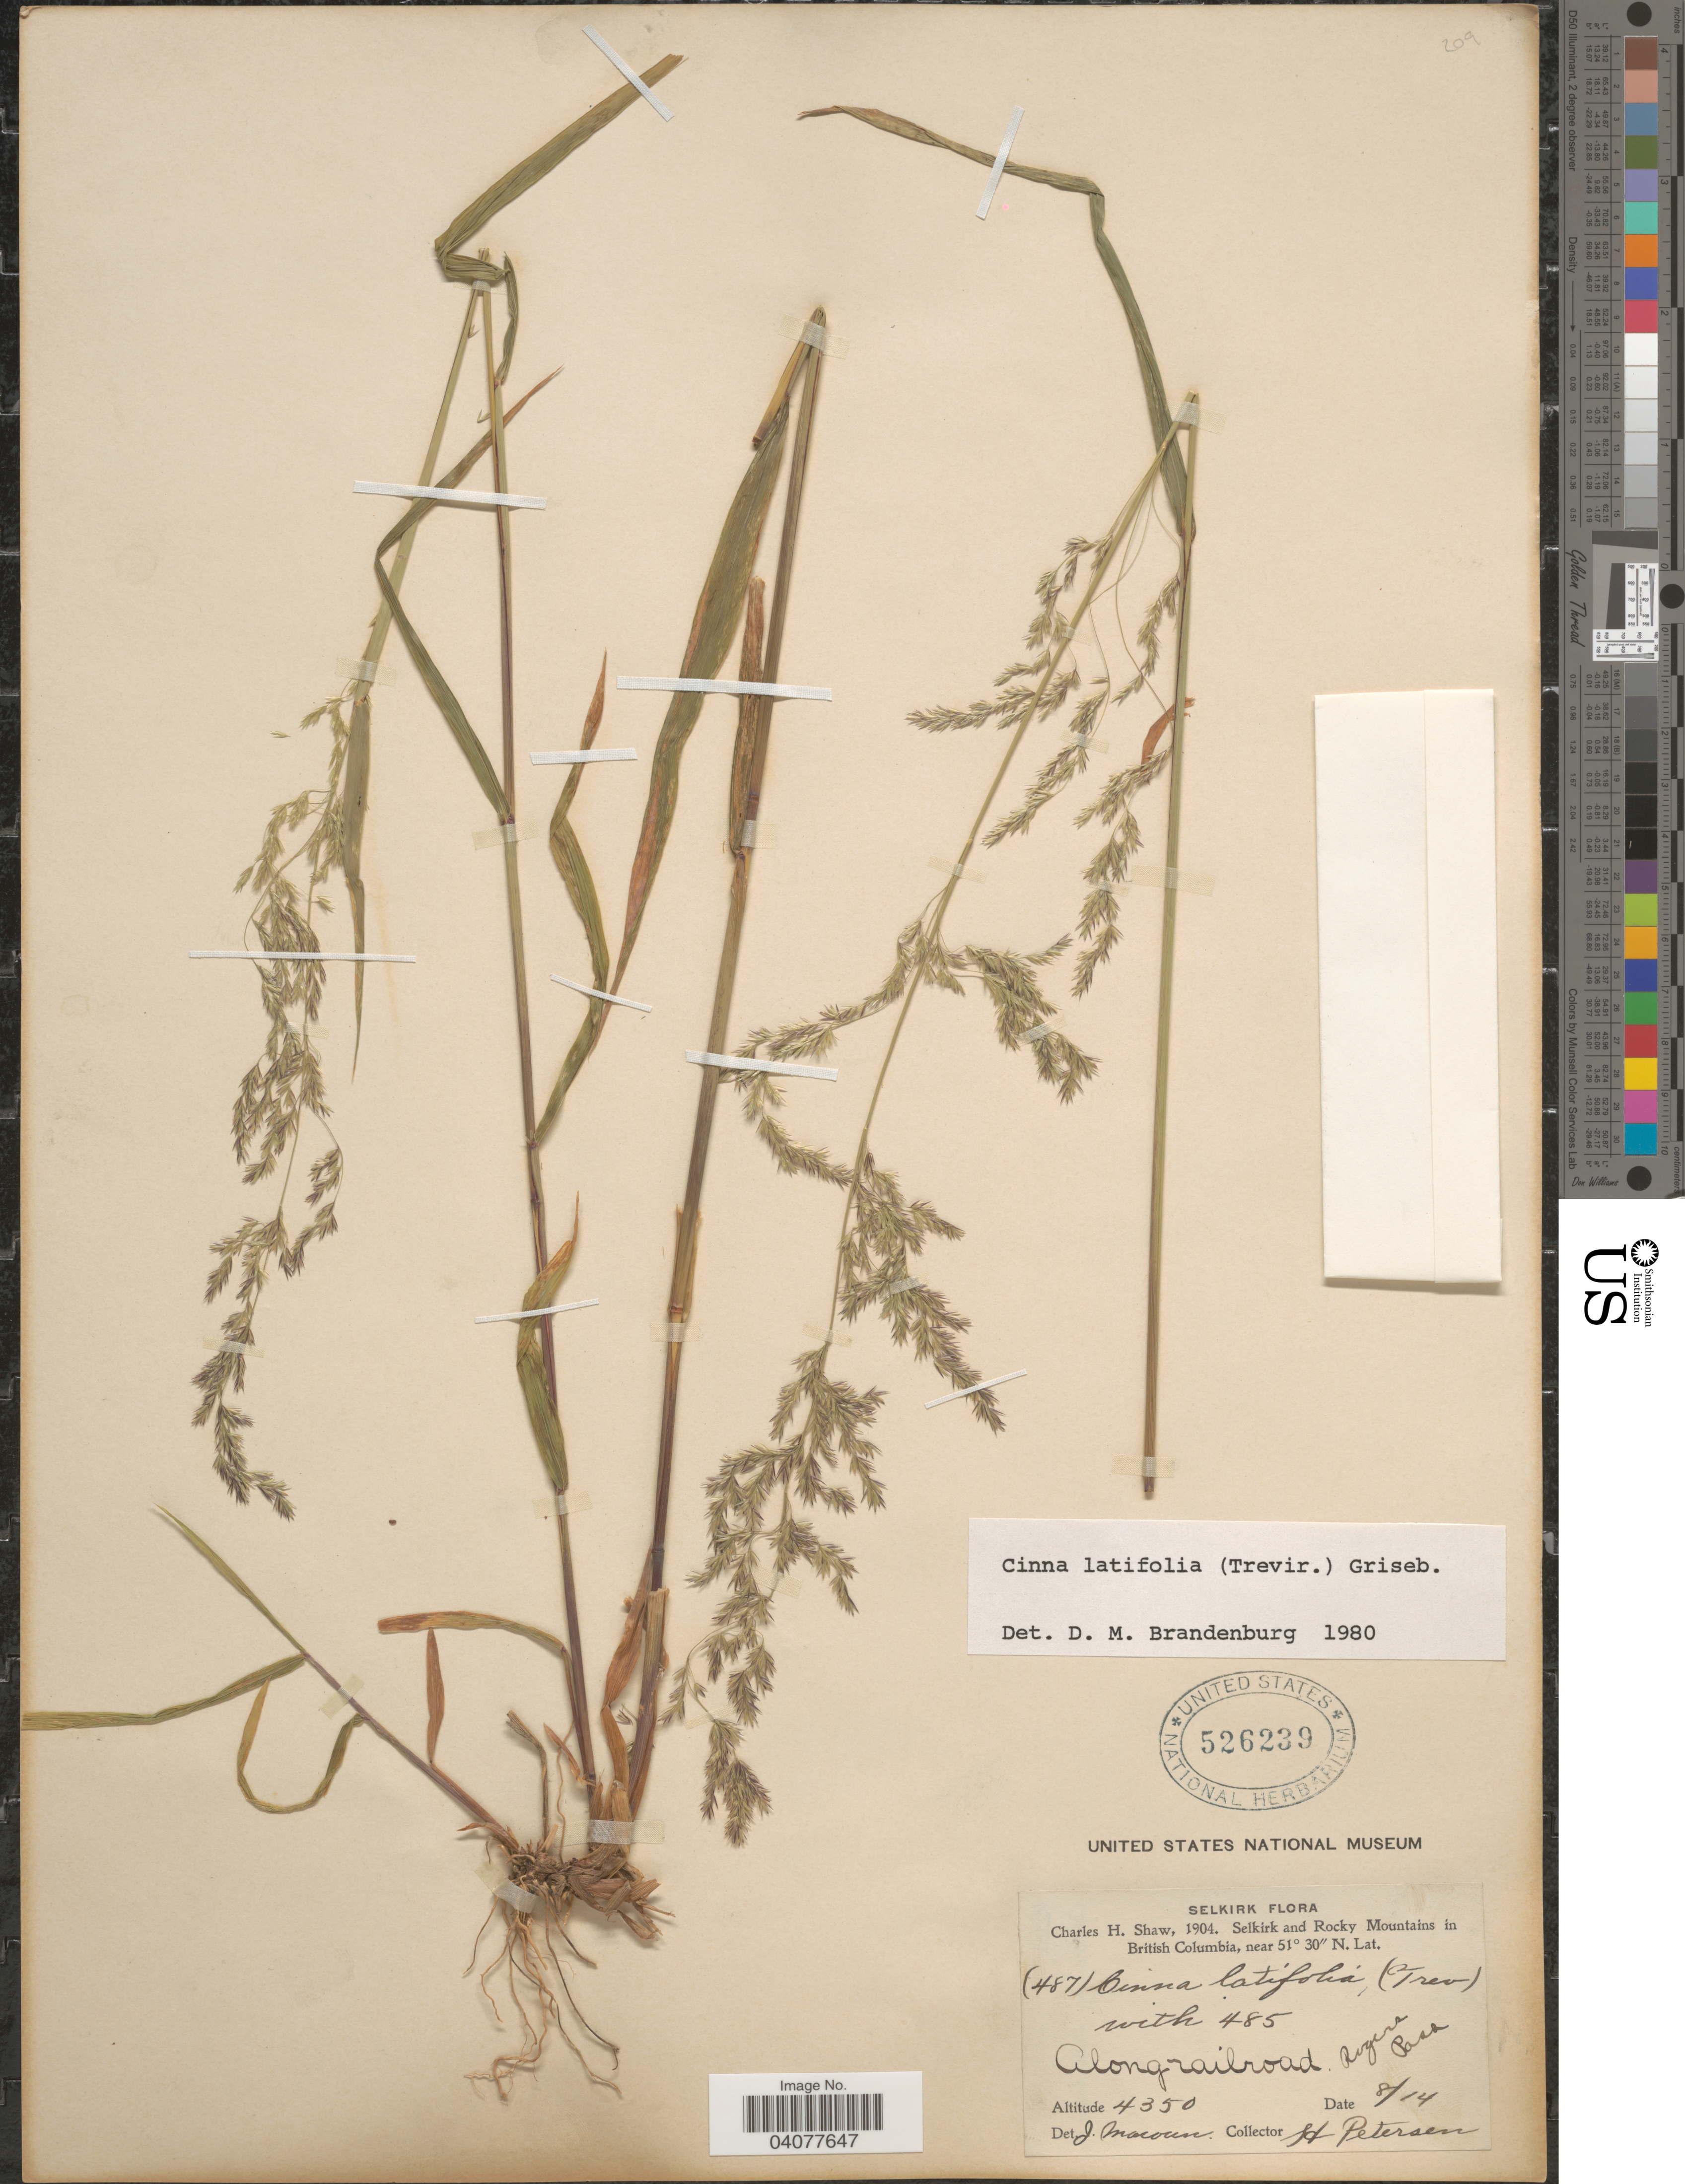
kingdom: Plantae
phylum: Tracheophyta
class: Liliopsida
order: Poales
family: Poaceae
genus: Cinna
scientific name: Cinna latifolia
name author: (Trevir. ex Goeppert) Griseb.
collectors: H. Petersen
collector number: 487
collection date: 1904-08-14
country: Canada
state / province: British Columbia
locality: Selkirk and Rocky Mountains in British Columbia. Along railroad. Rogers Pass.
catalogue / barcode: US 526239